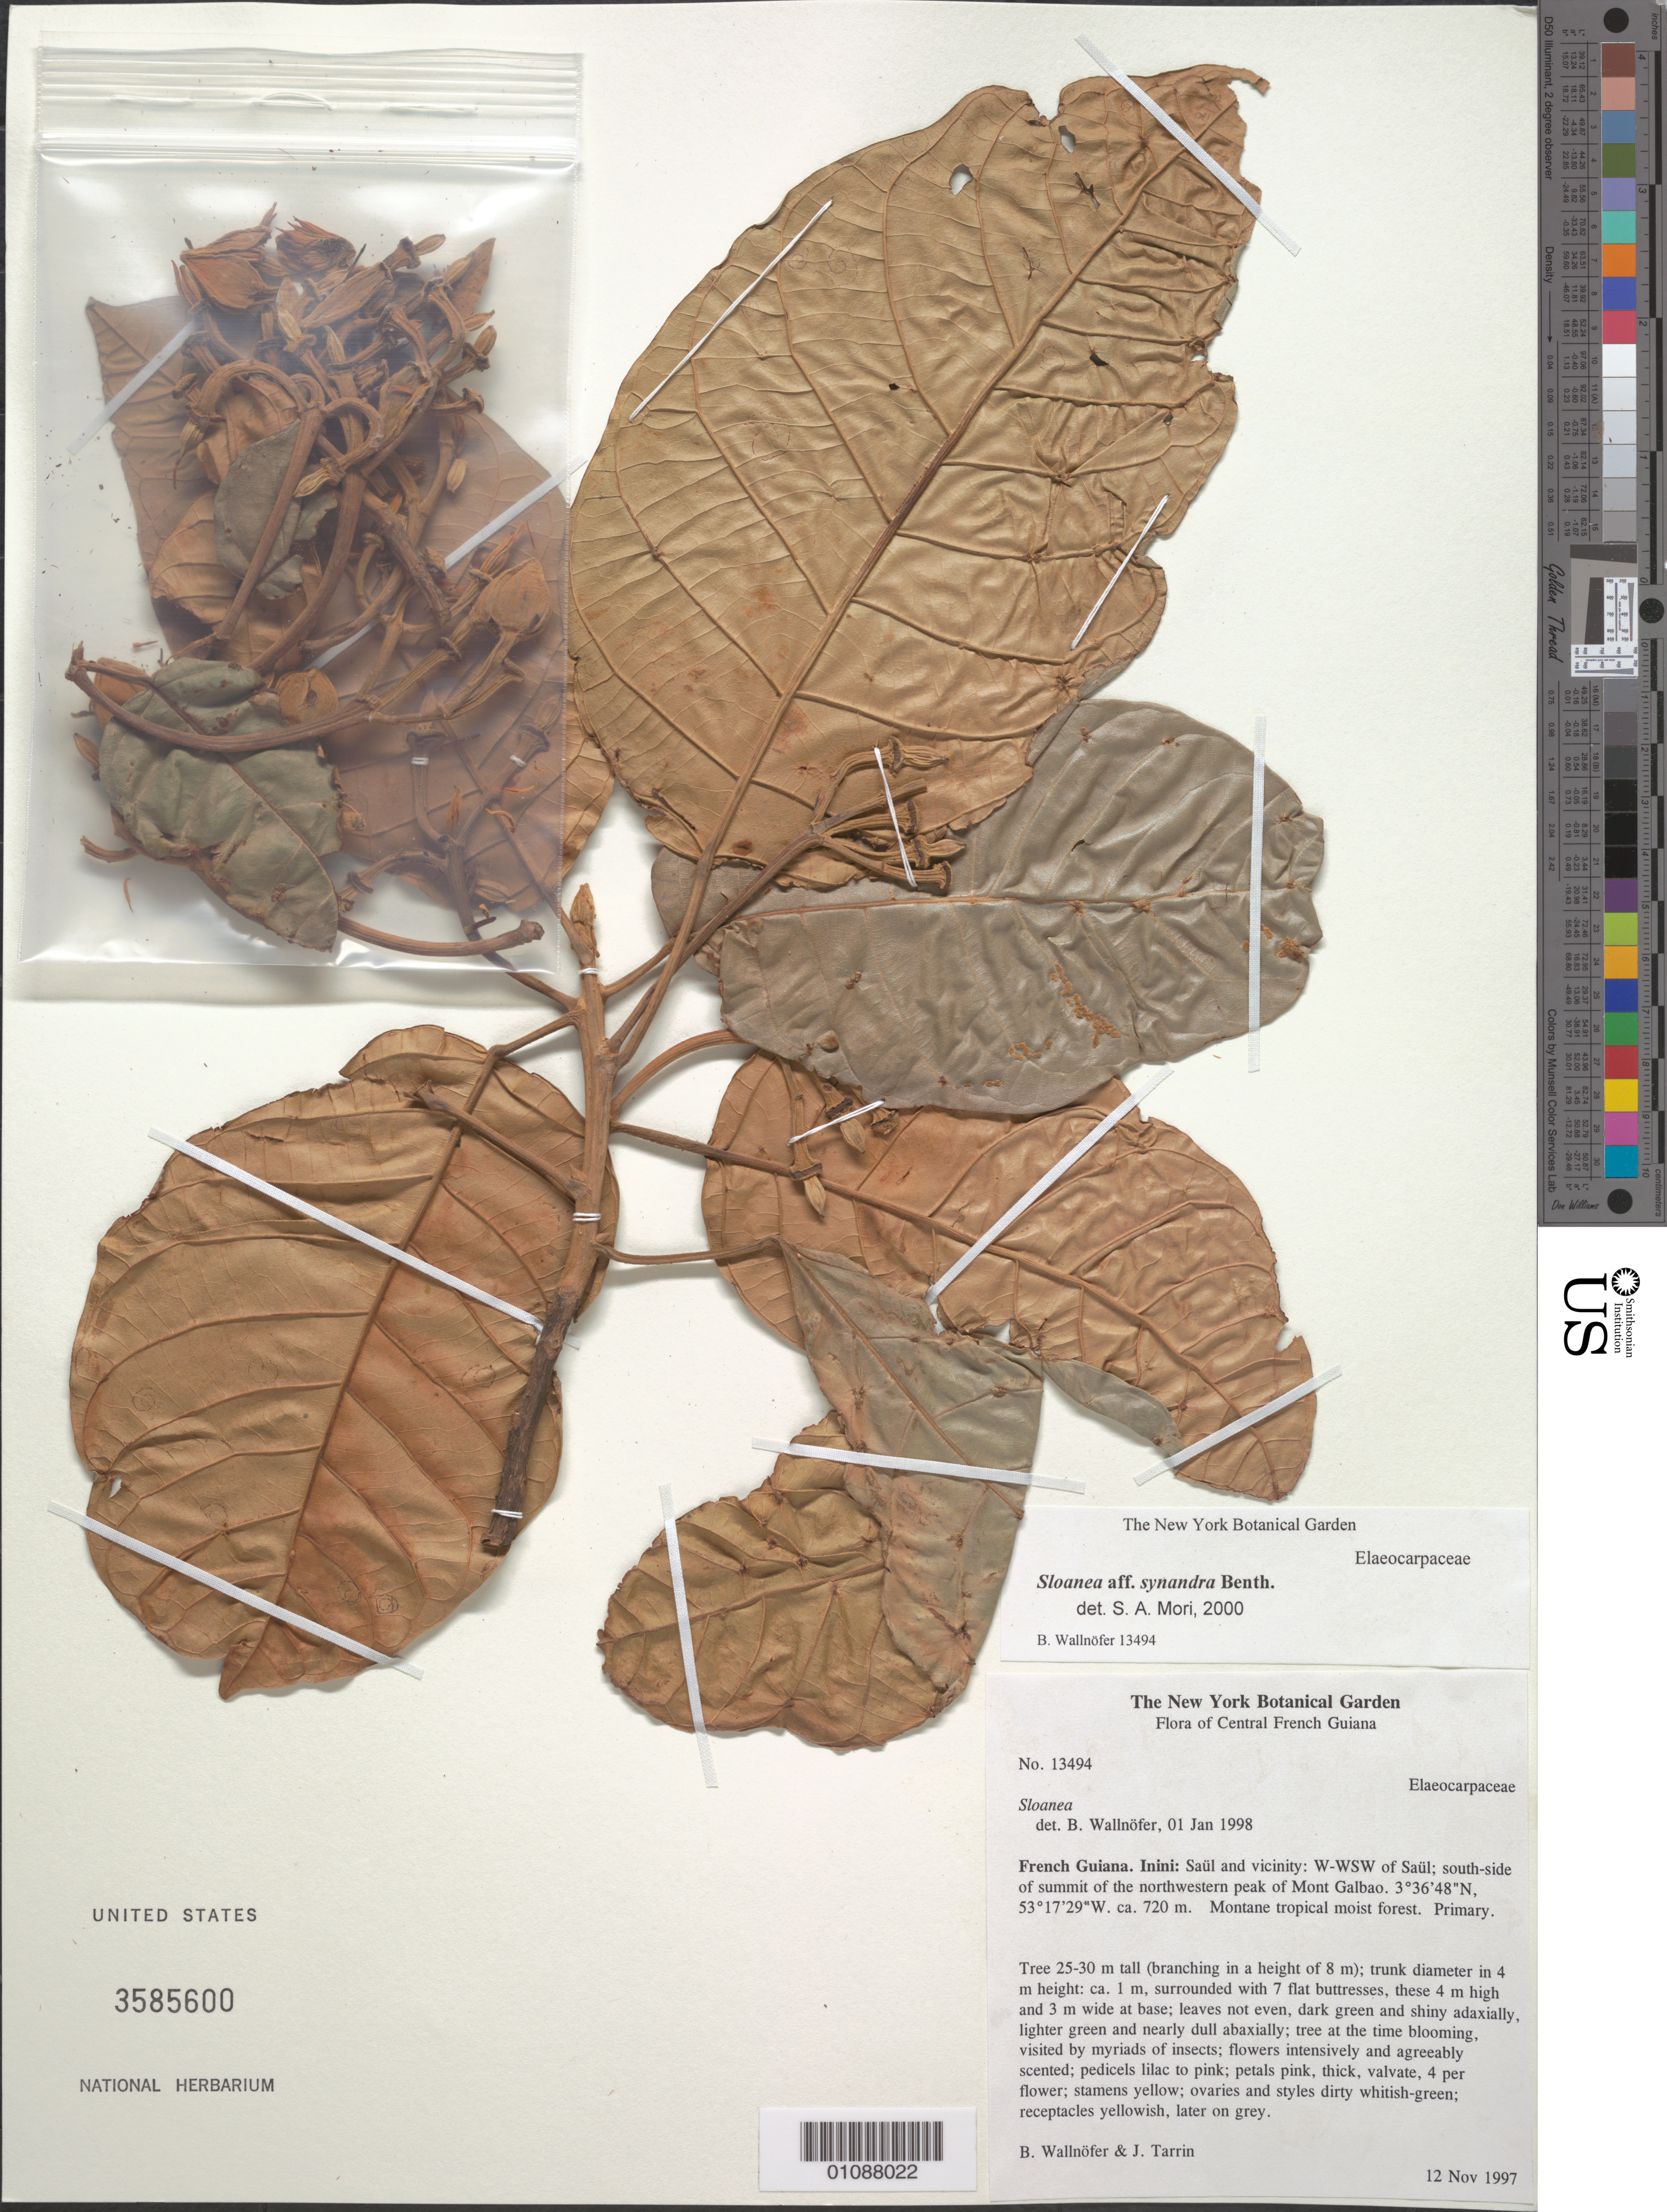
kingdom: Plantae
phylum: Tracheophyta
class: Magnoliopsida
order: Oxalidales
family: Elaeocarpaceae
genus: Sloanea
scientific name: Sloanea synandra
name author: Spruce ex Benth.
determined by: Mori, Scott A.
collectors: B. Wallnöfer & J. Tarin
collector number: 13494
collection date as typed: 12-Nov-97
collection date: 1997-11-12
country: French Guiana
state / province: Saint-Laurent-du-Maroni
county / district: Saül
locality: Inini: Saül and vicinity, W-WSW of Saül; south-side of summit of the northwestern peak of Mont Galbao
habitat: Montane tropical moist forest. Primary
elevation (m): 720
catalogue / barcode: US 3585600